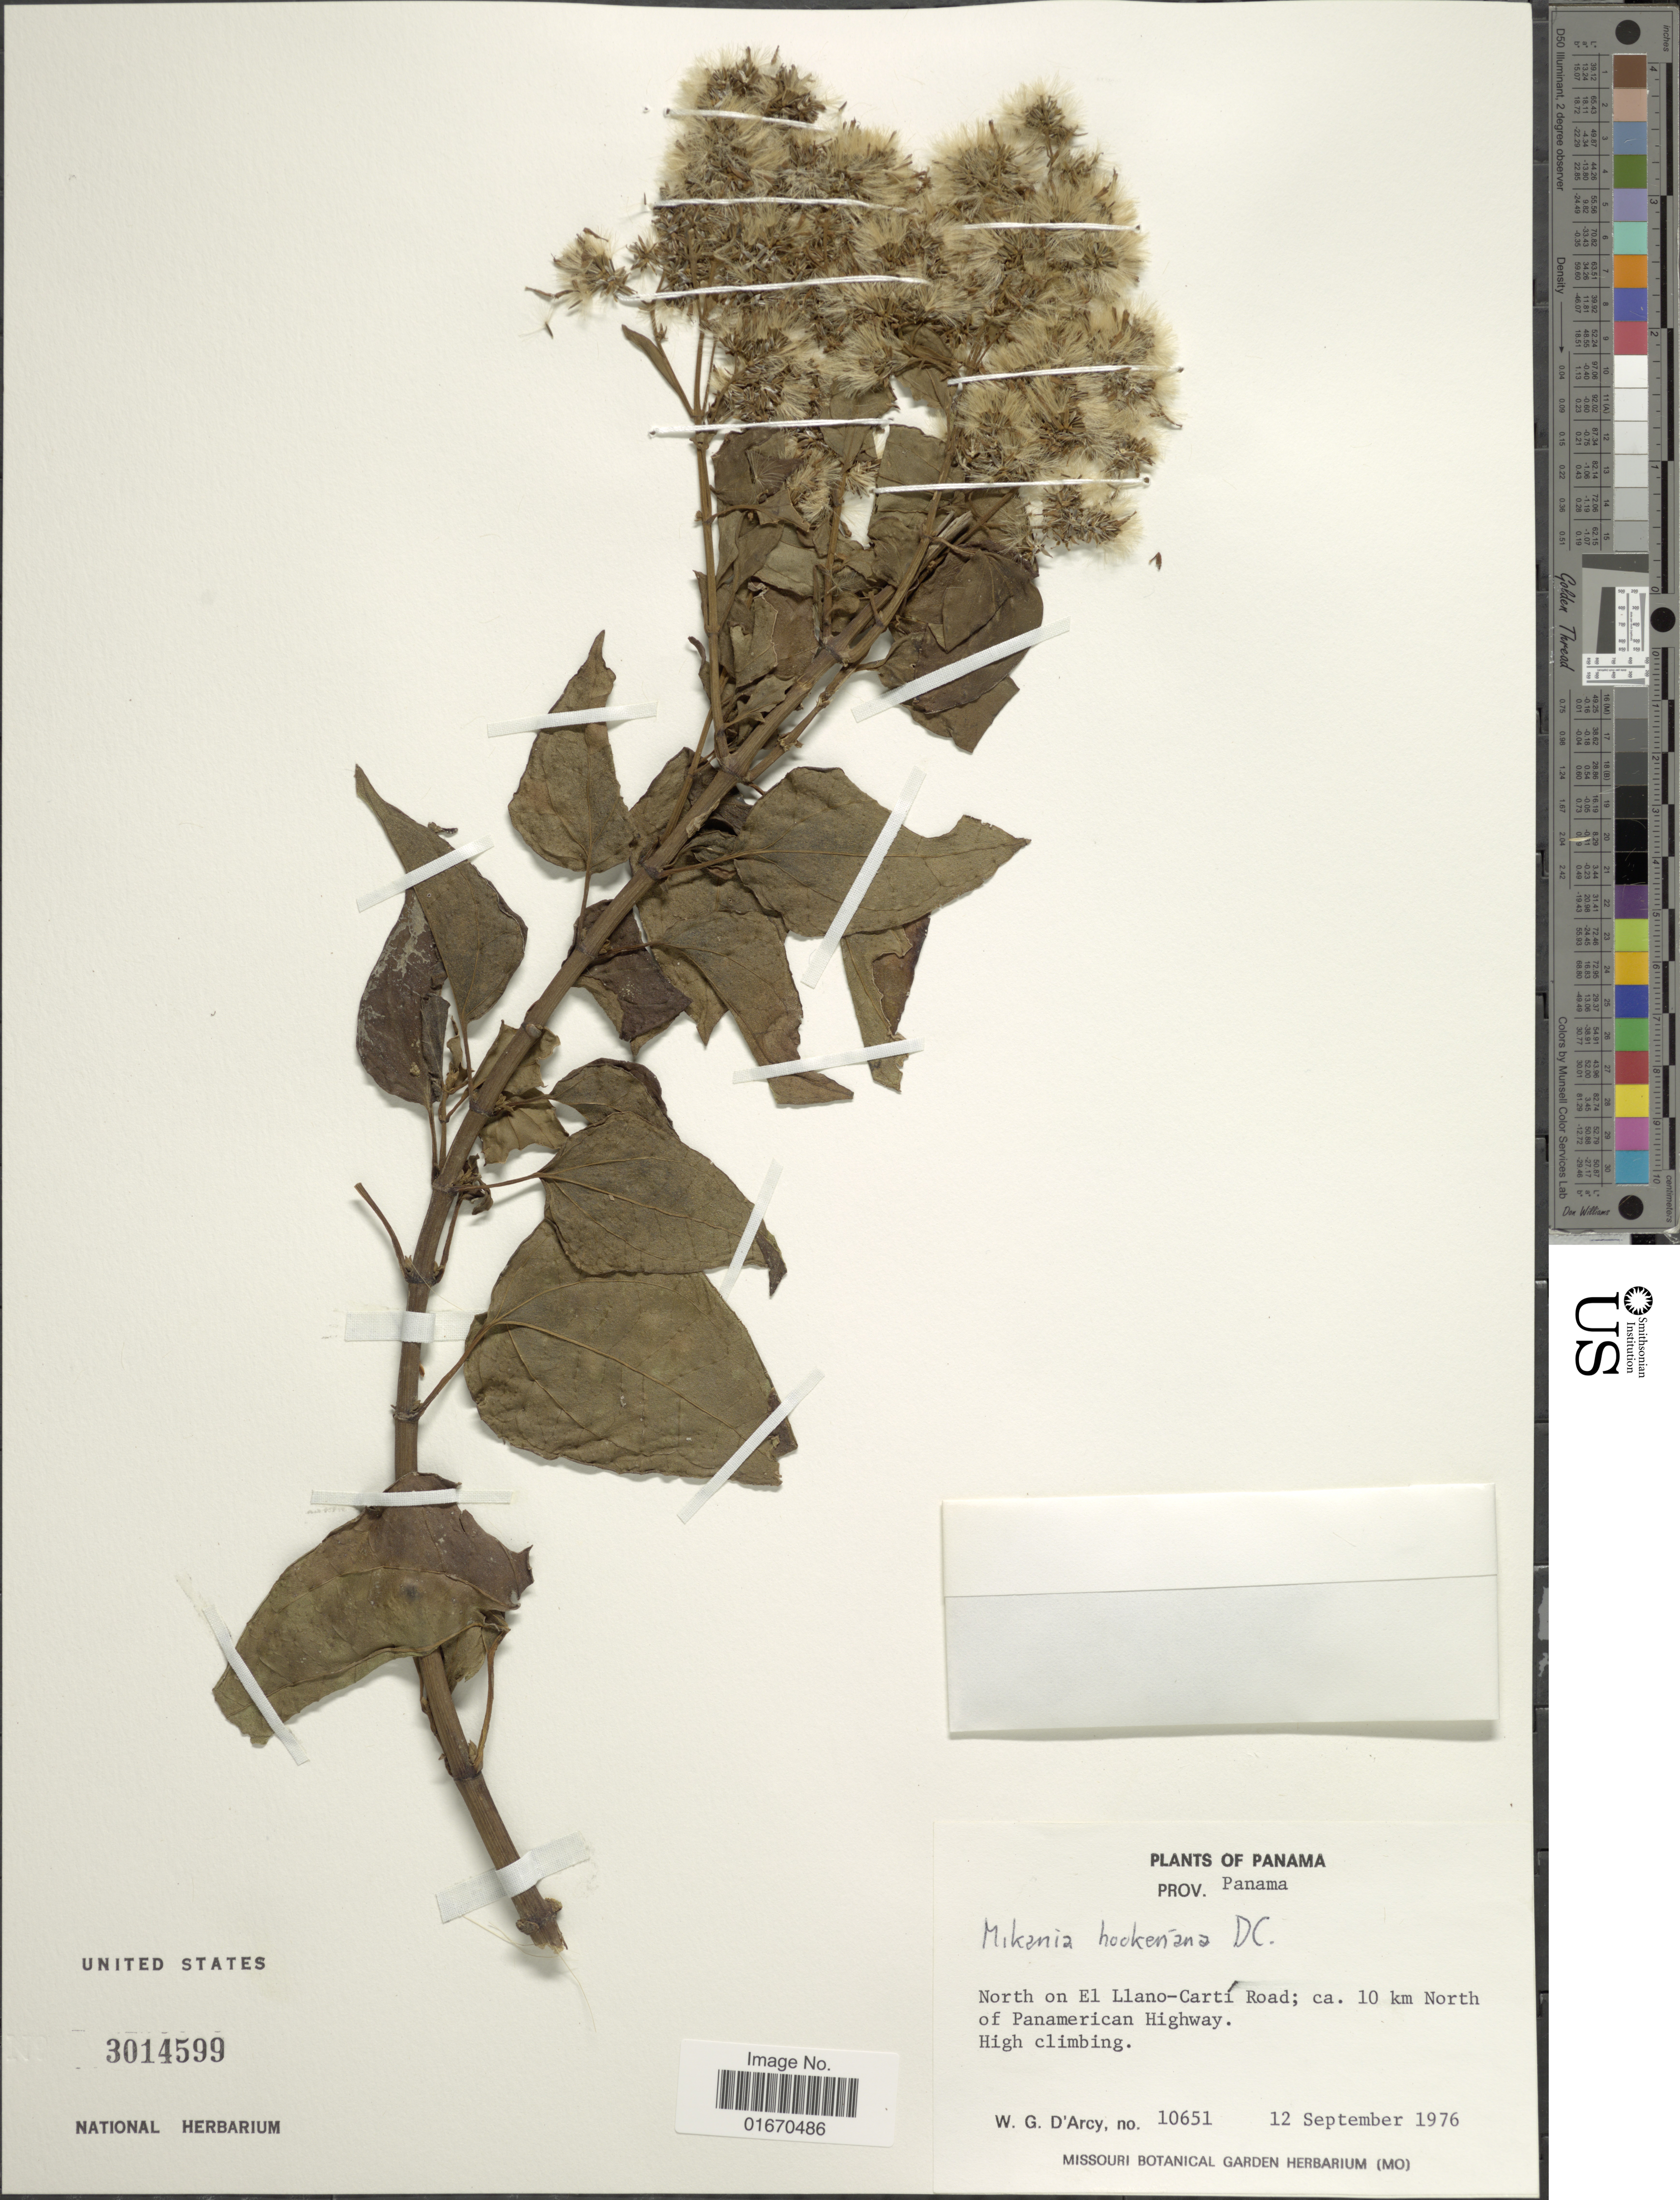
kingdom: Plantae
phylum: Tracheophyta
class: Magnoliopsida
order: Asterales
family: Asteraceae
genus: Mikania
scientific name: Mikania hookeriana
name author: DC.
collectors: W. G. D'Arcy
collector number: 10651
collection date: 1976-09-12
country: Panama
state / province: Panamá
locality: North of El Llano-Carti Road, ca 10 km North of Panamerican Highway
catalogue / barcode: US 3014599